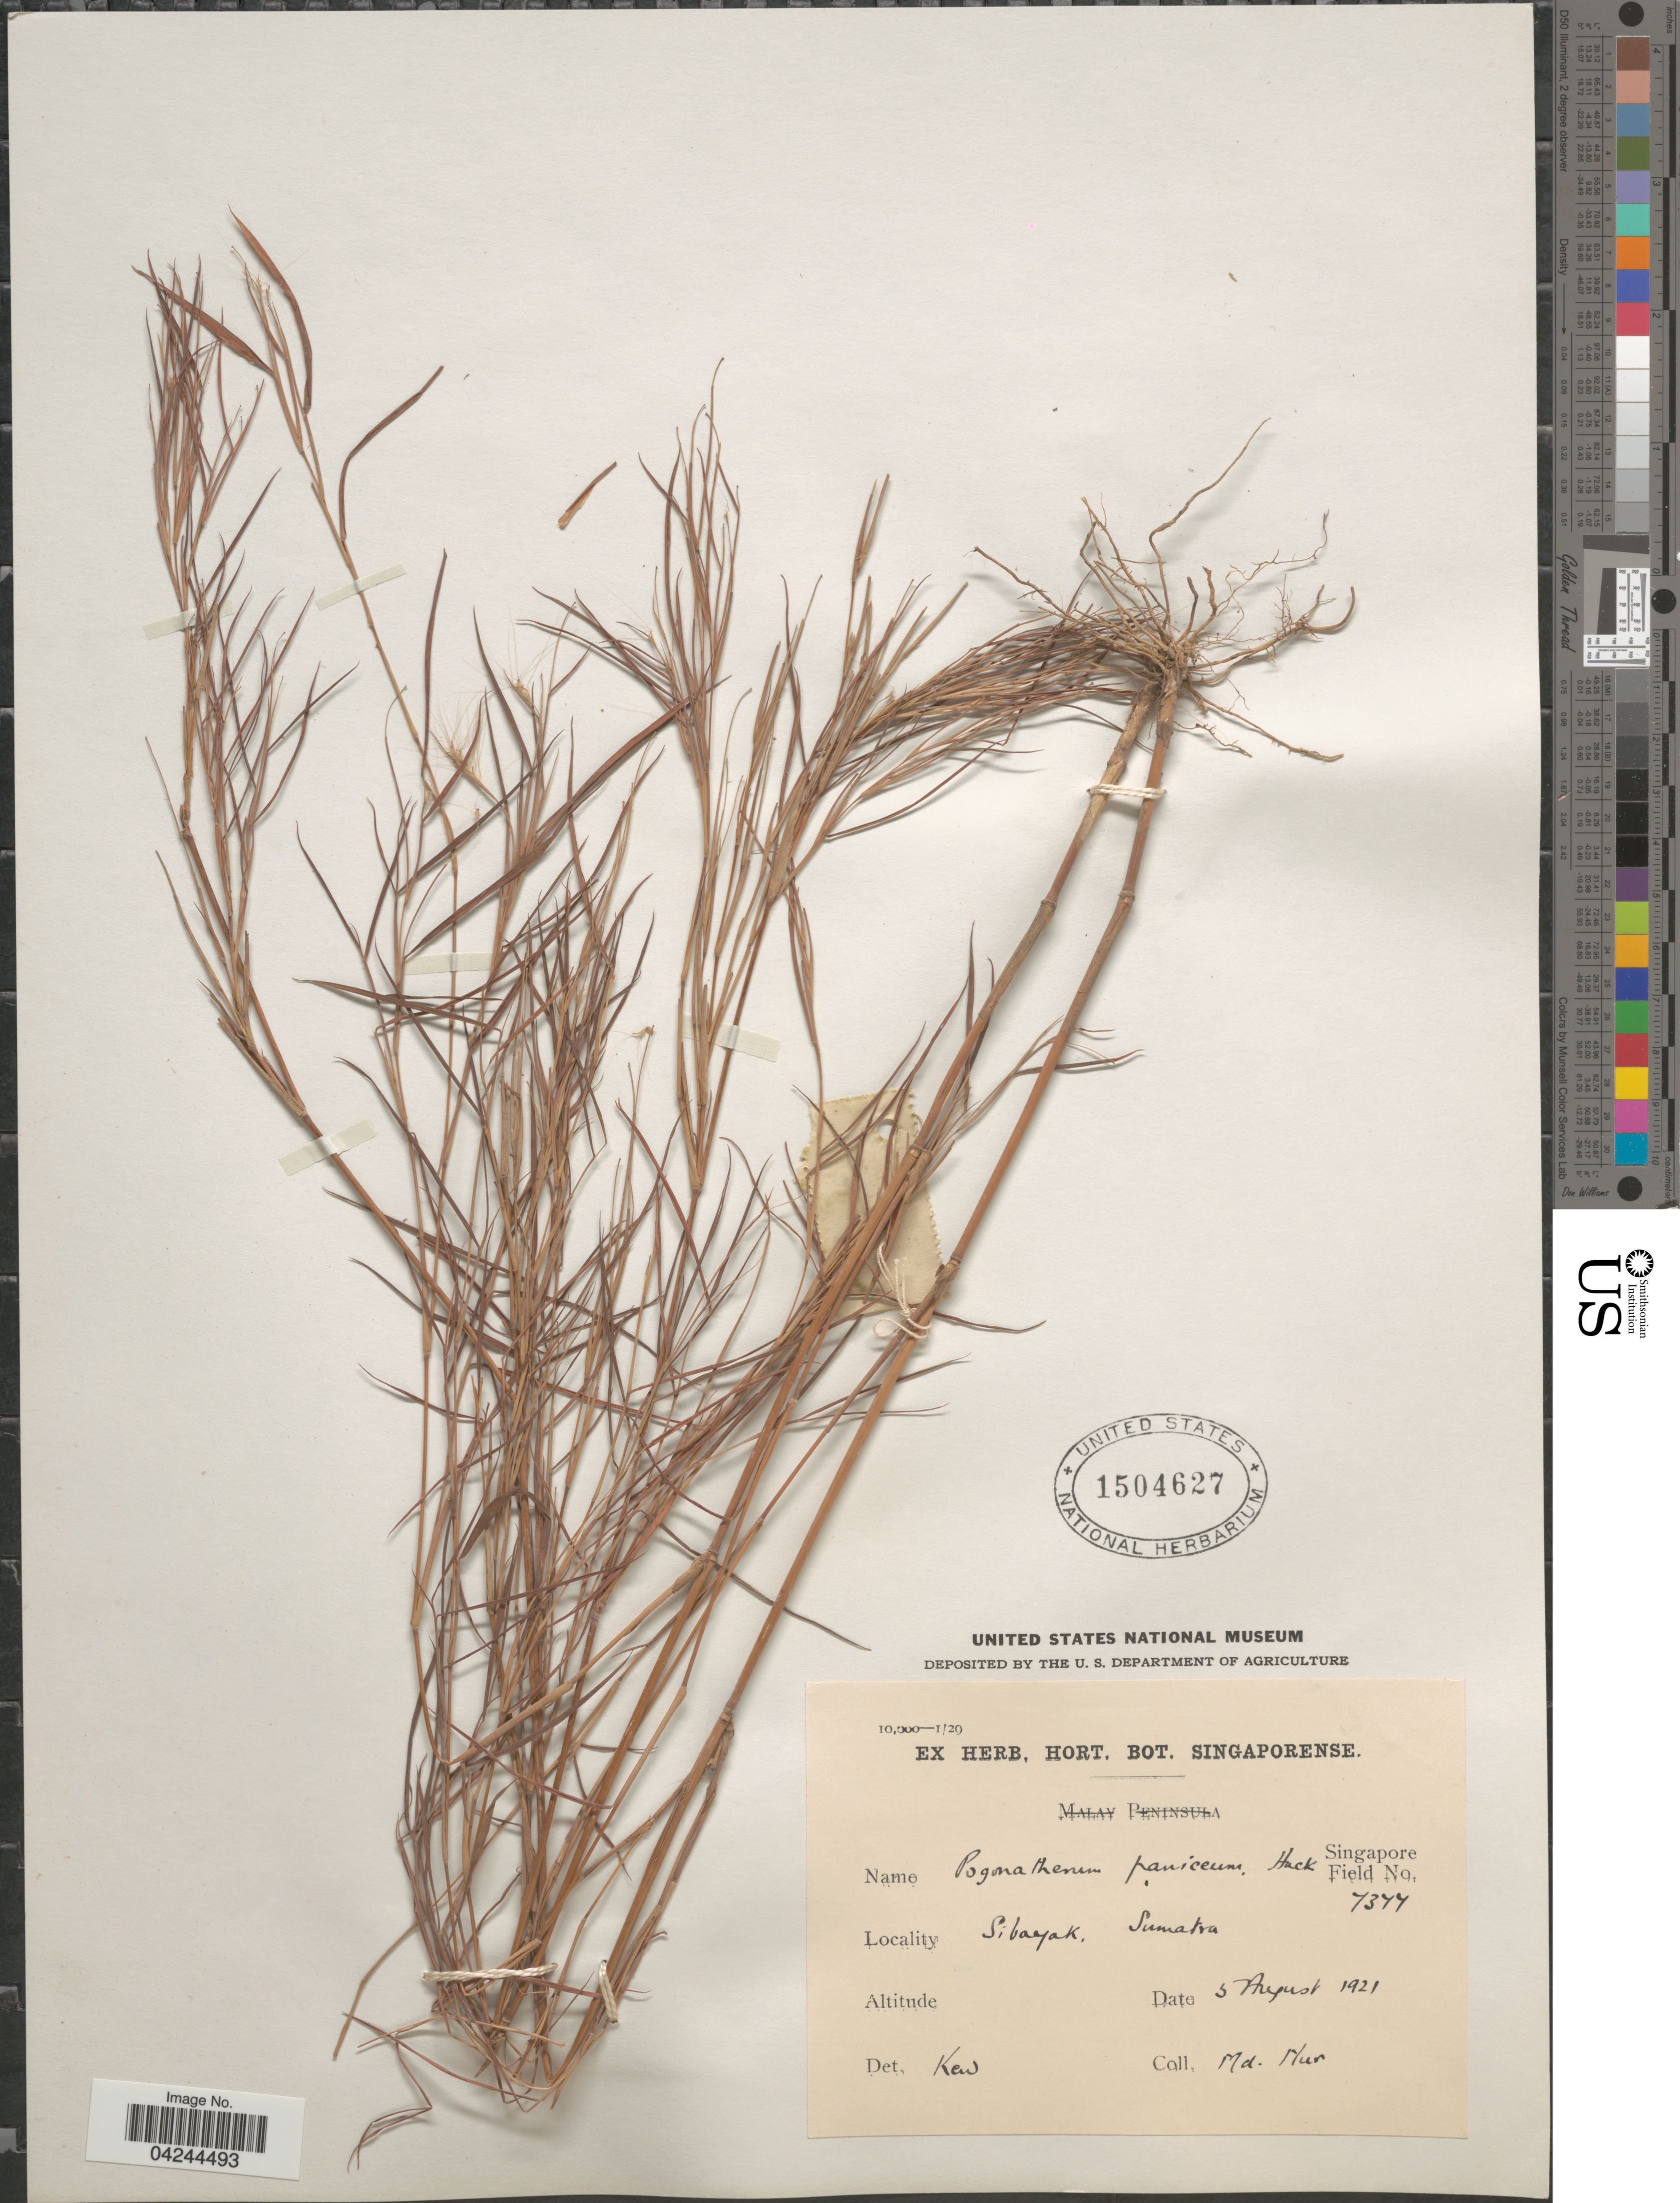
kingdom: Plantae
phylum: Tracheophyta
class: Liliopsida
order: Poales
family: Poaceae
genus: Pogonatherum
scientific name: Pogonatherum crinitum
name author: (Thunb.) Kunth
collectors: M. Nur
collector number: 7377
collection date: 1921-08-05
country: Indonesia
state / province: Sumatra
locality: Sibayak.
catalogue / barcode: US 1504627